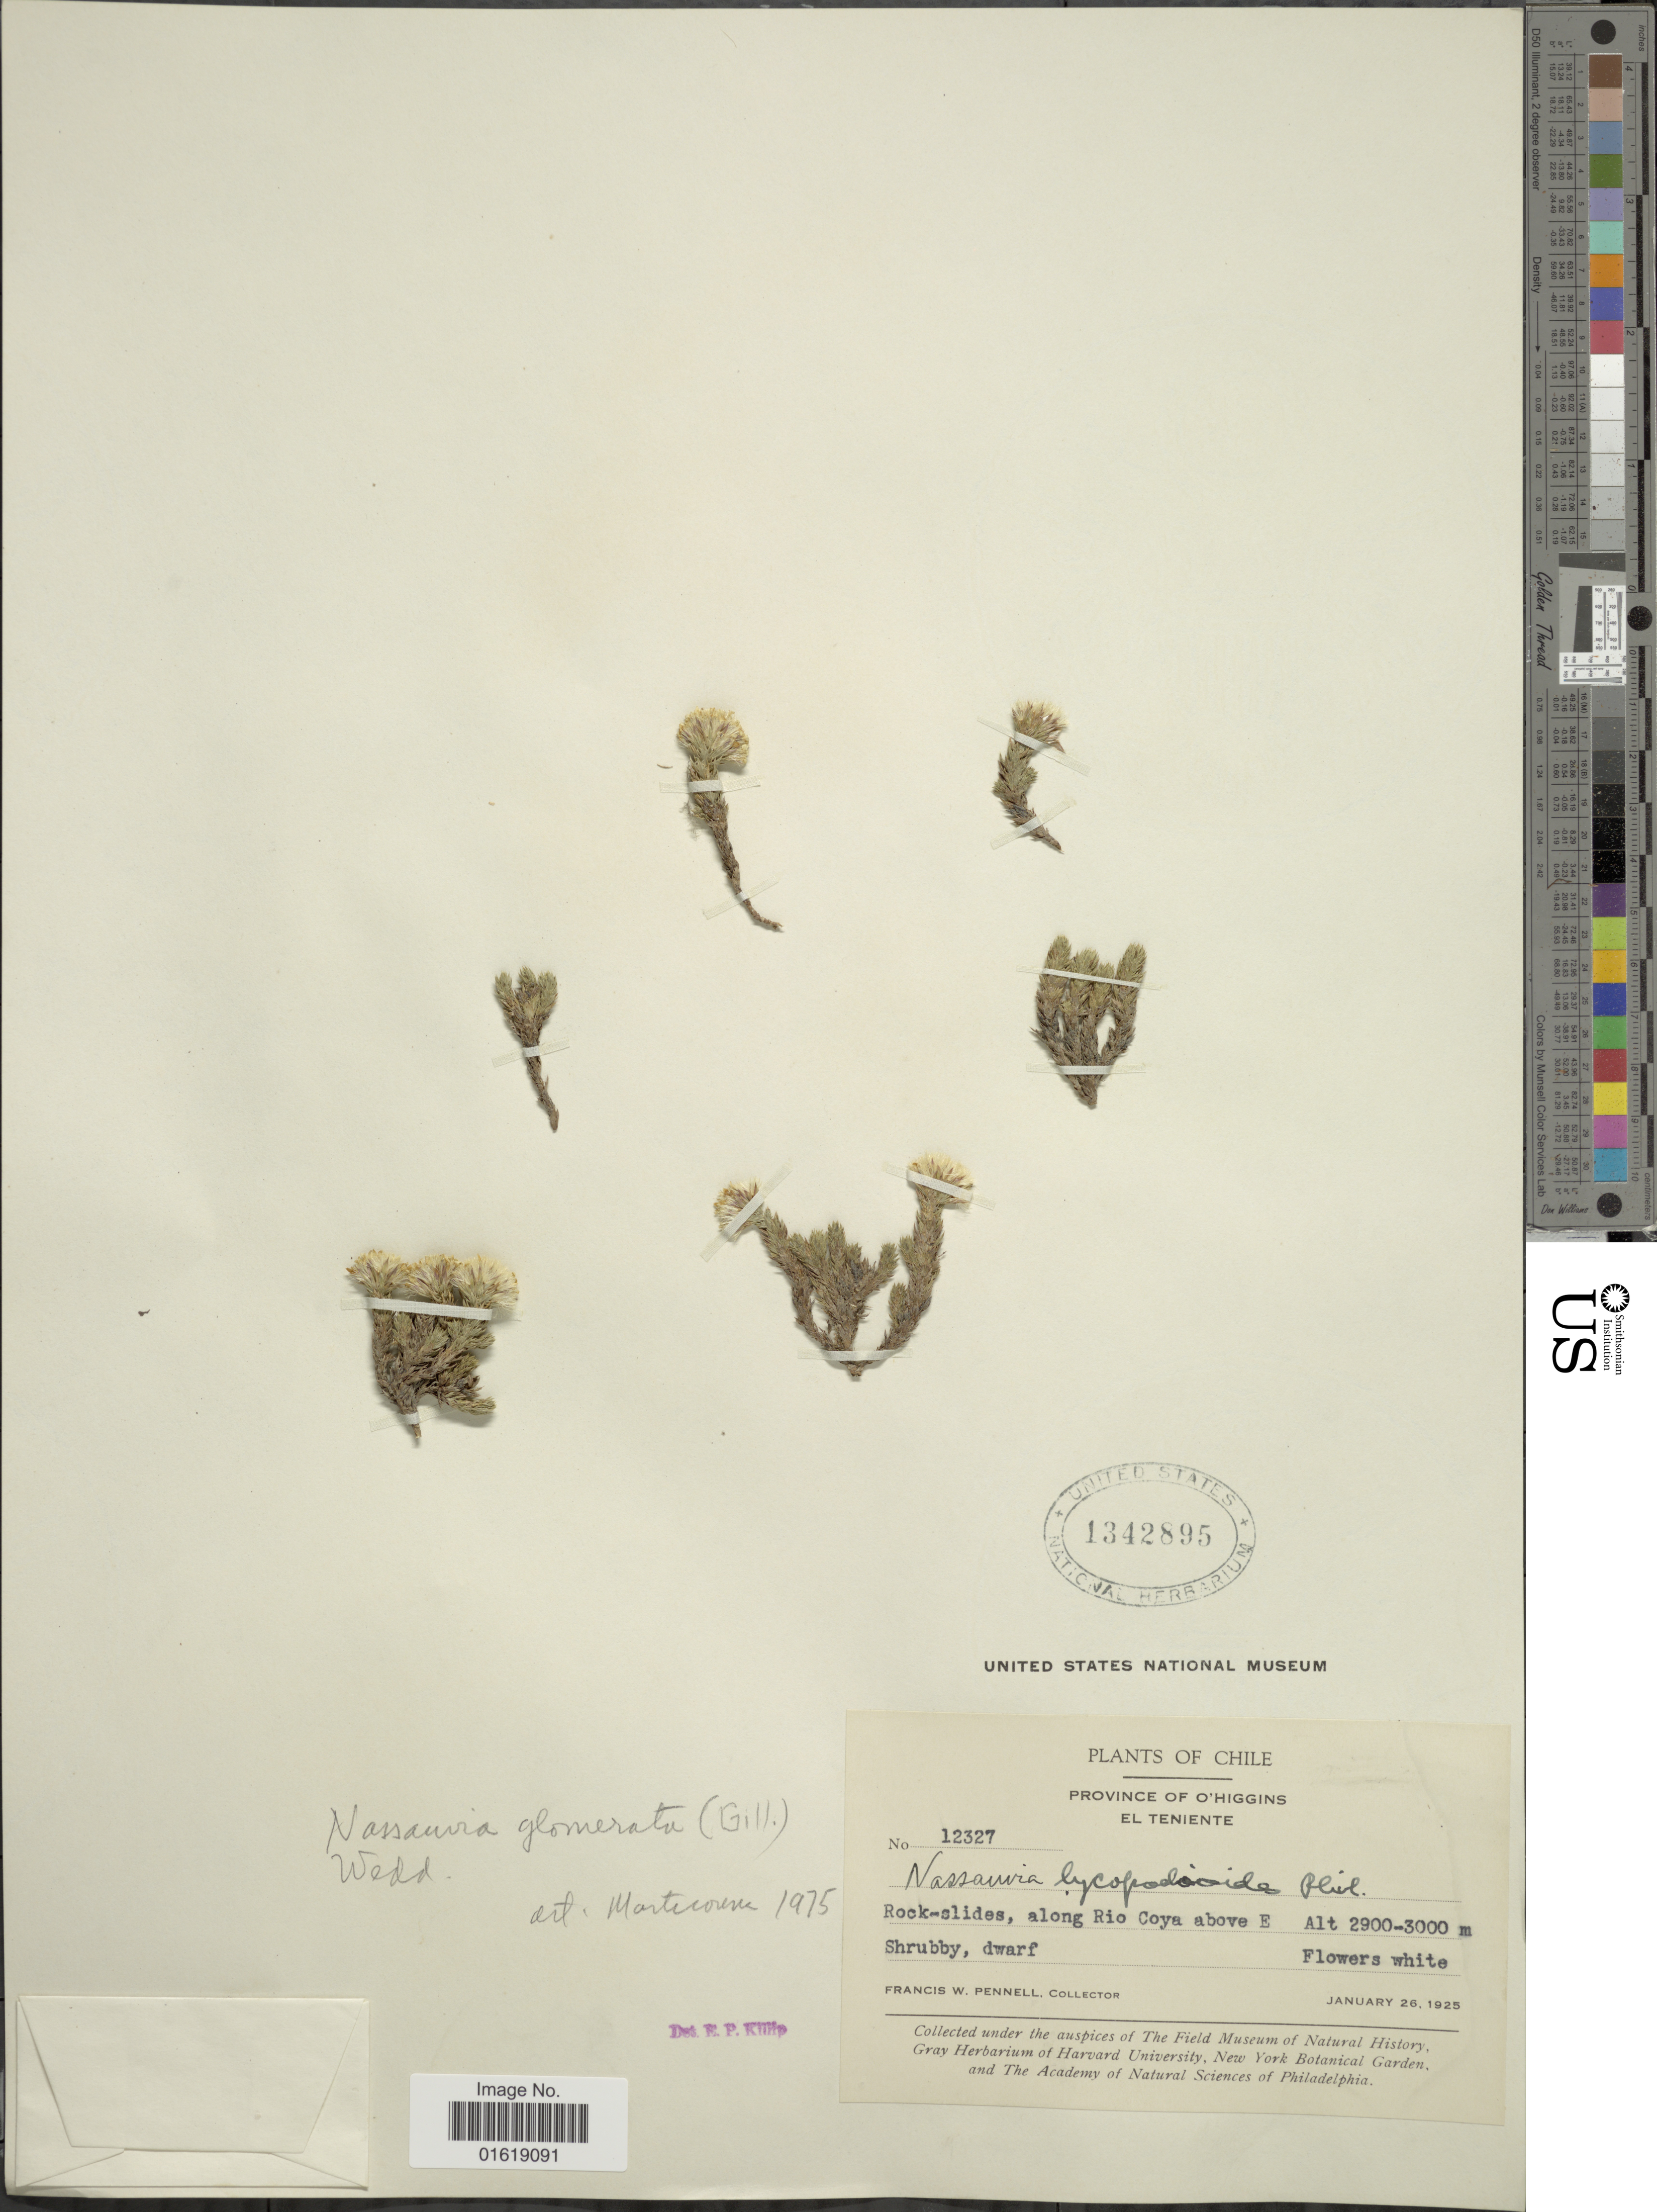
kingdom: Plantae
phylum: Tracheophyta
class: Magnoliopsida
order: Asterales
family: Asteraceae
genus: Nassauvia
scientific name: Nassauvia glomerata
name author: Wedd.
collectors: F. W. Pennell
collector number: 12327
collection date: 1925-01-26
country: Chile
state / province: O'Higgins (VI)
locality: Province of O'Higgins. El Teniente. Rocky-slides, along Rio Coya above E.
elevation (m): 2900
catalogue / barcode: US 1342895